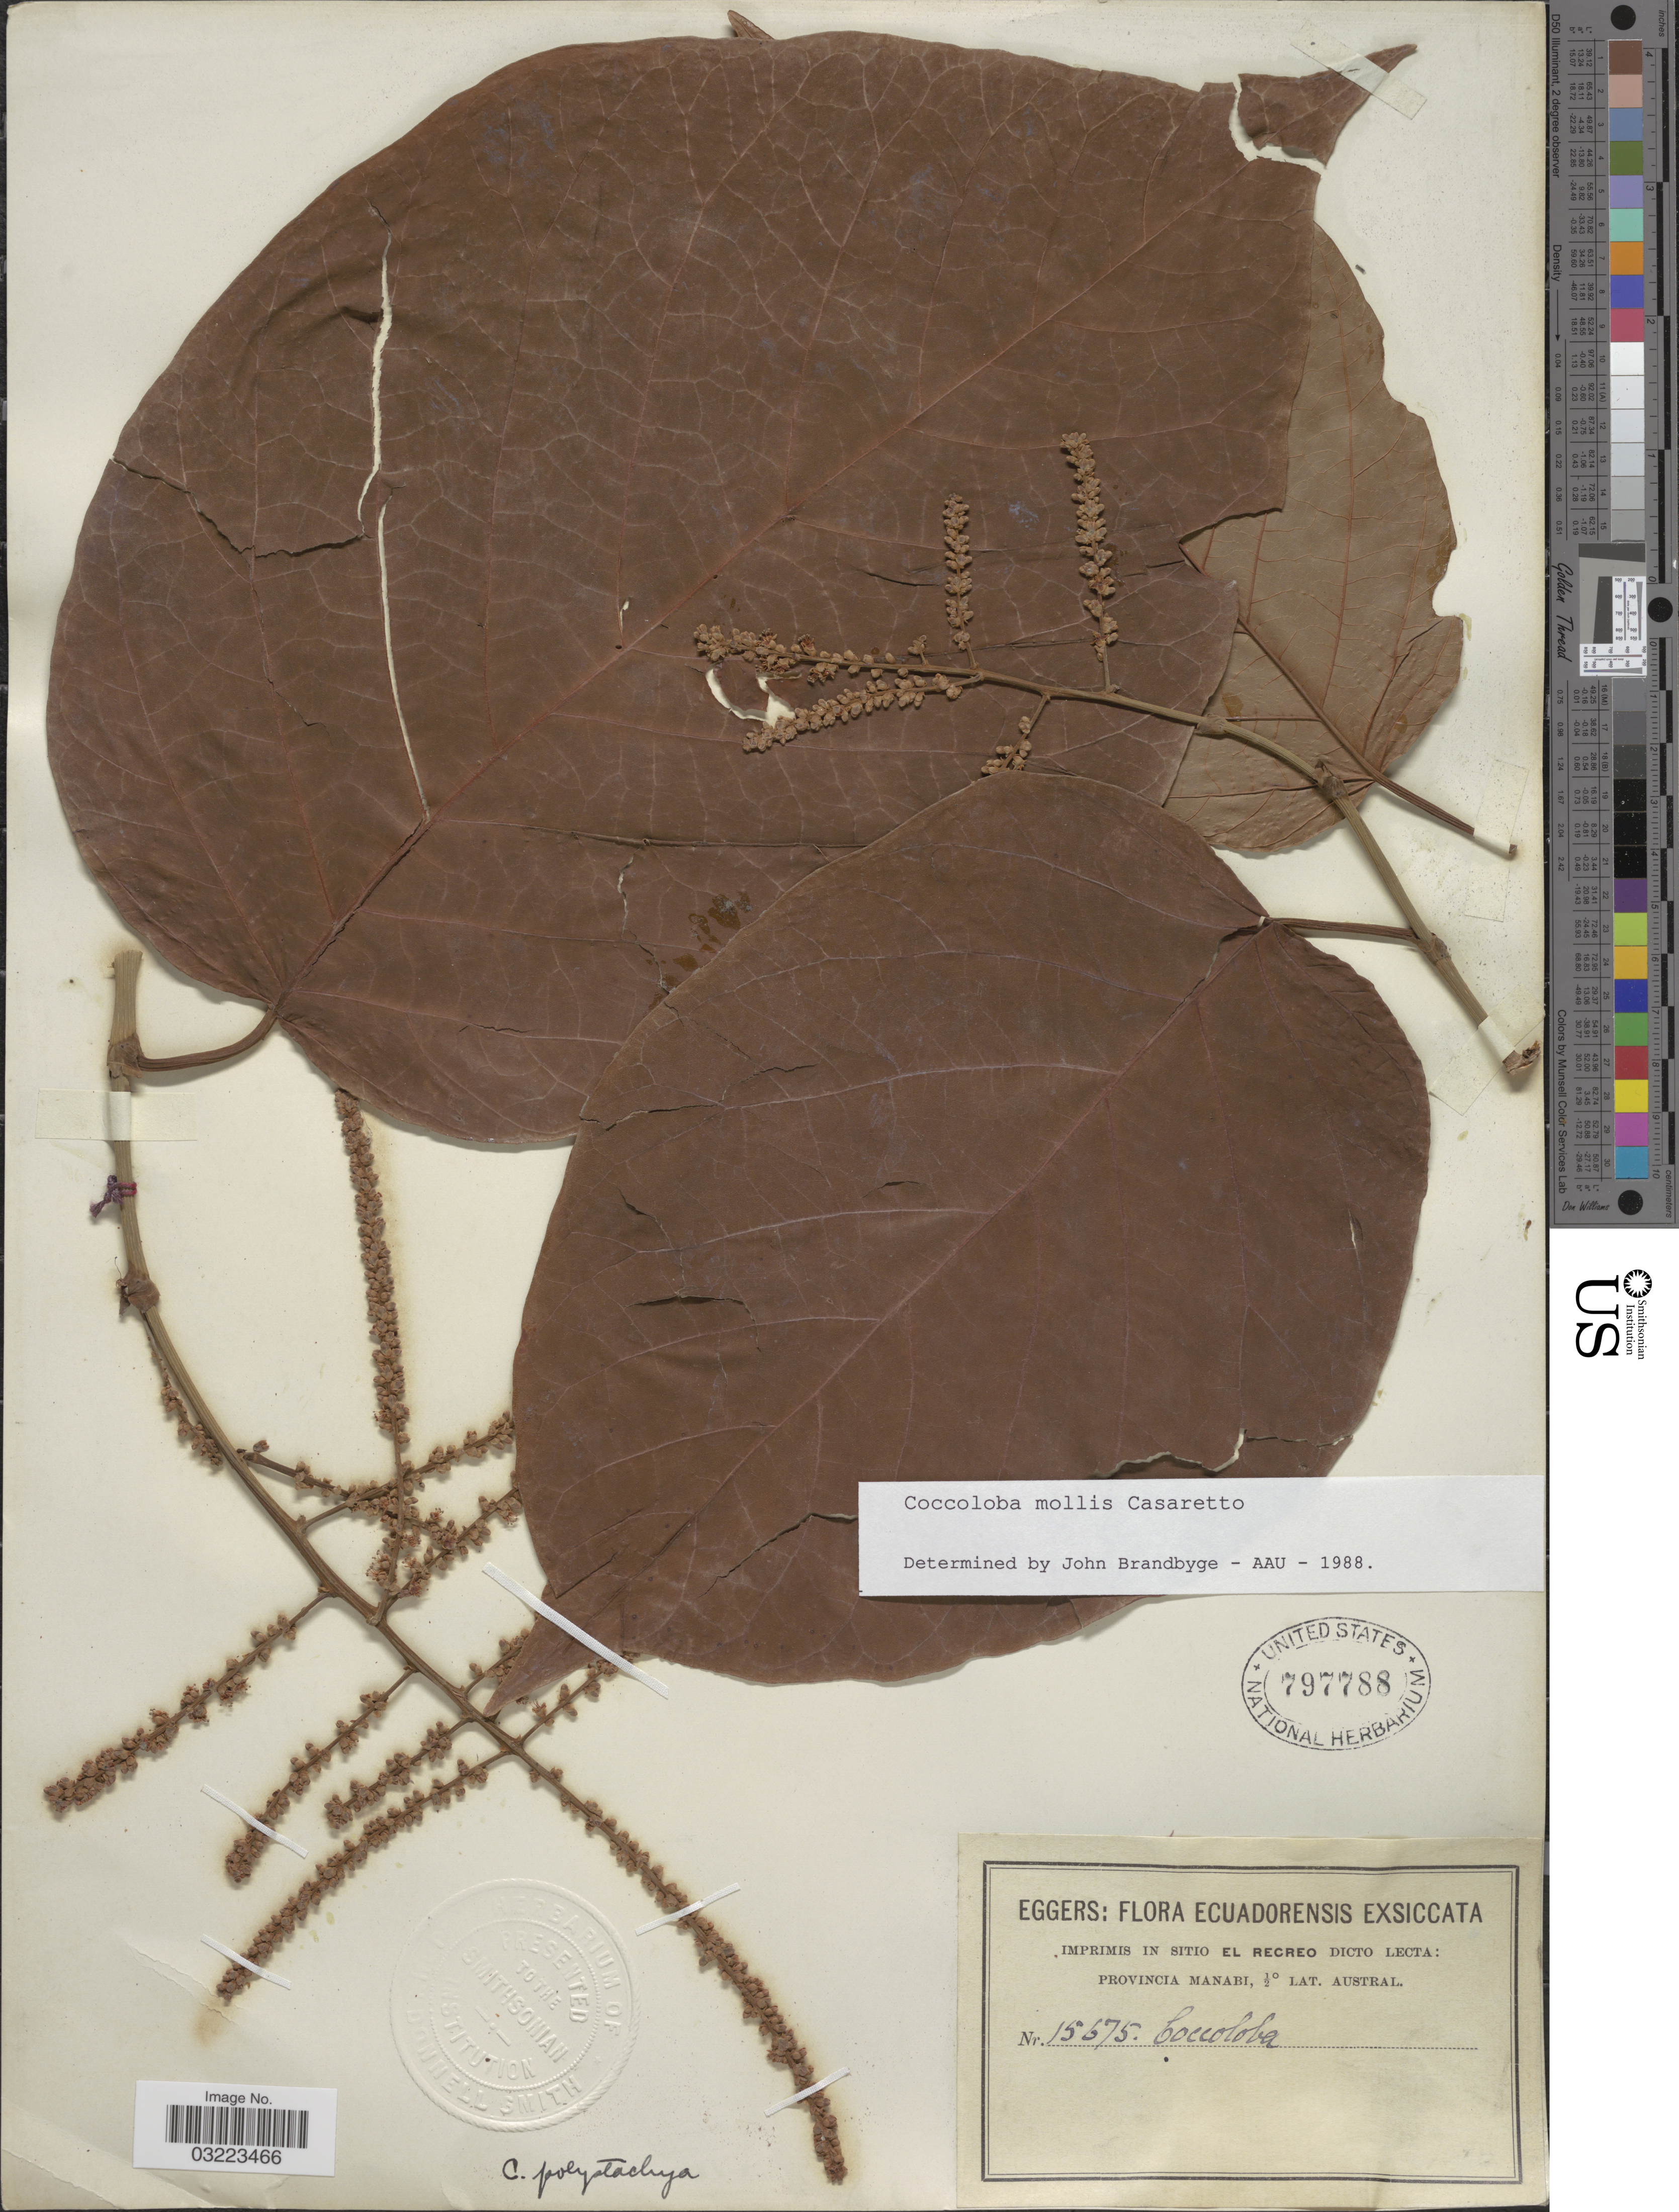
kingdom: Plantae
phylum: Tracheophyta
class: Magnoliopsida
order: Caryophyllales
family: Polygonaceae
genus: Coccoloba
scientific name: Coccoloba mollis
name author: Casar.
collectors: -. Eggers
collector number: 15675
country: Ecuador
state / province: Manabí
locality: Imprimis in sitio El Recreo.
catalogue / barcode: US 79788